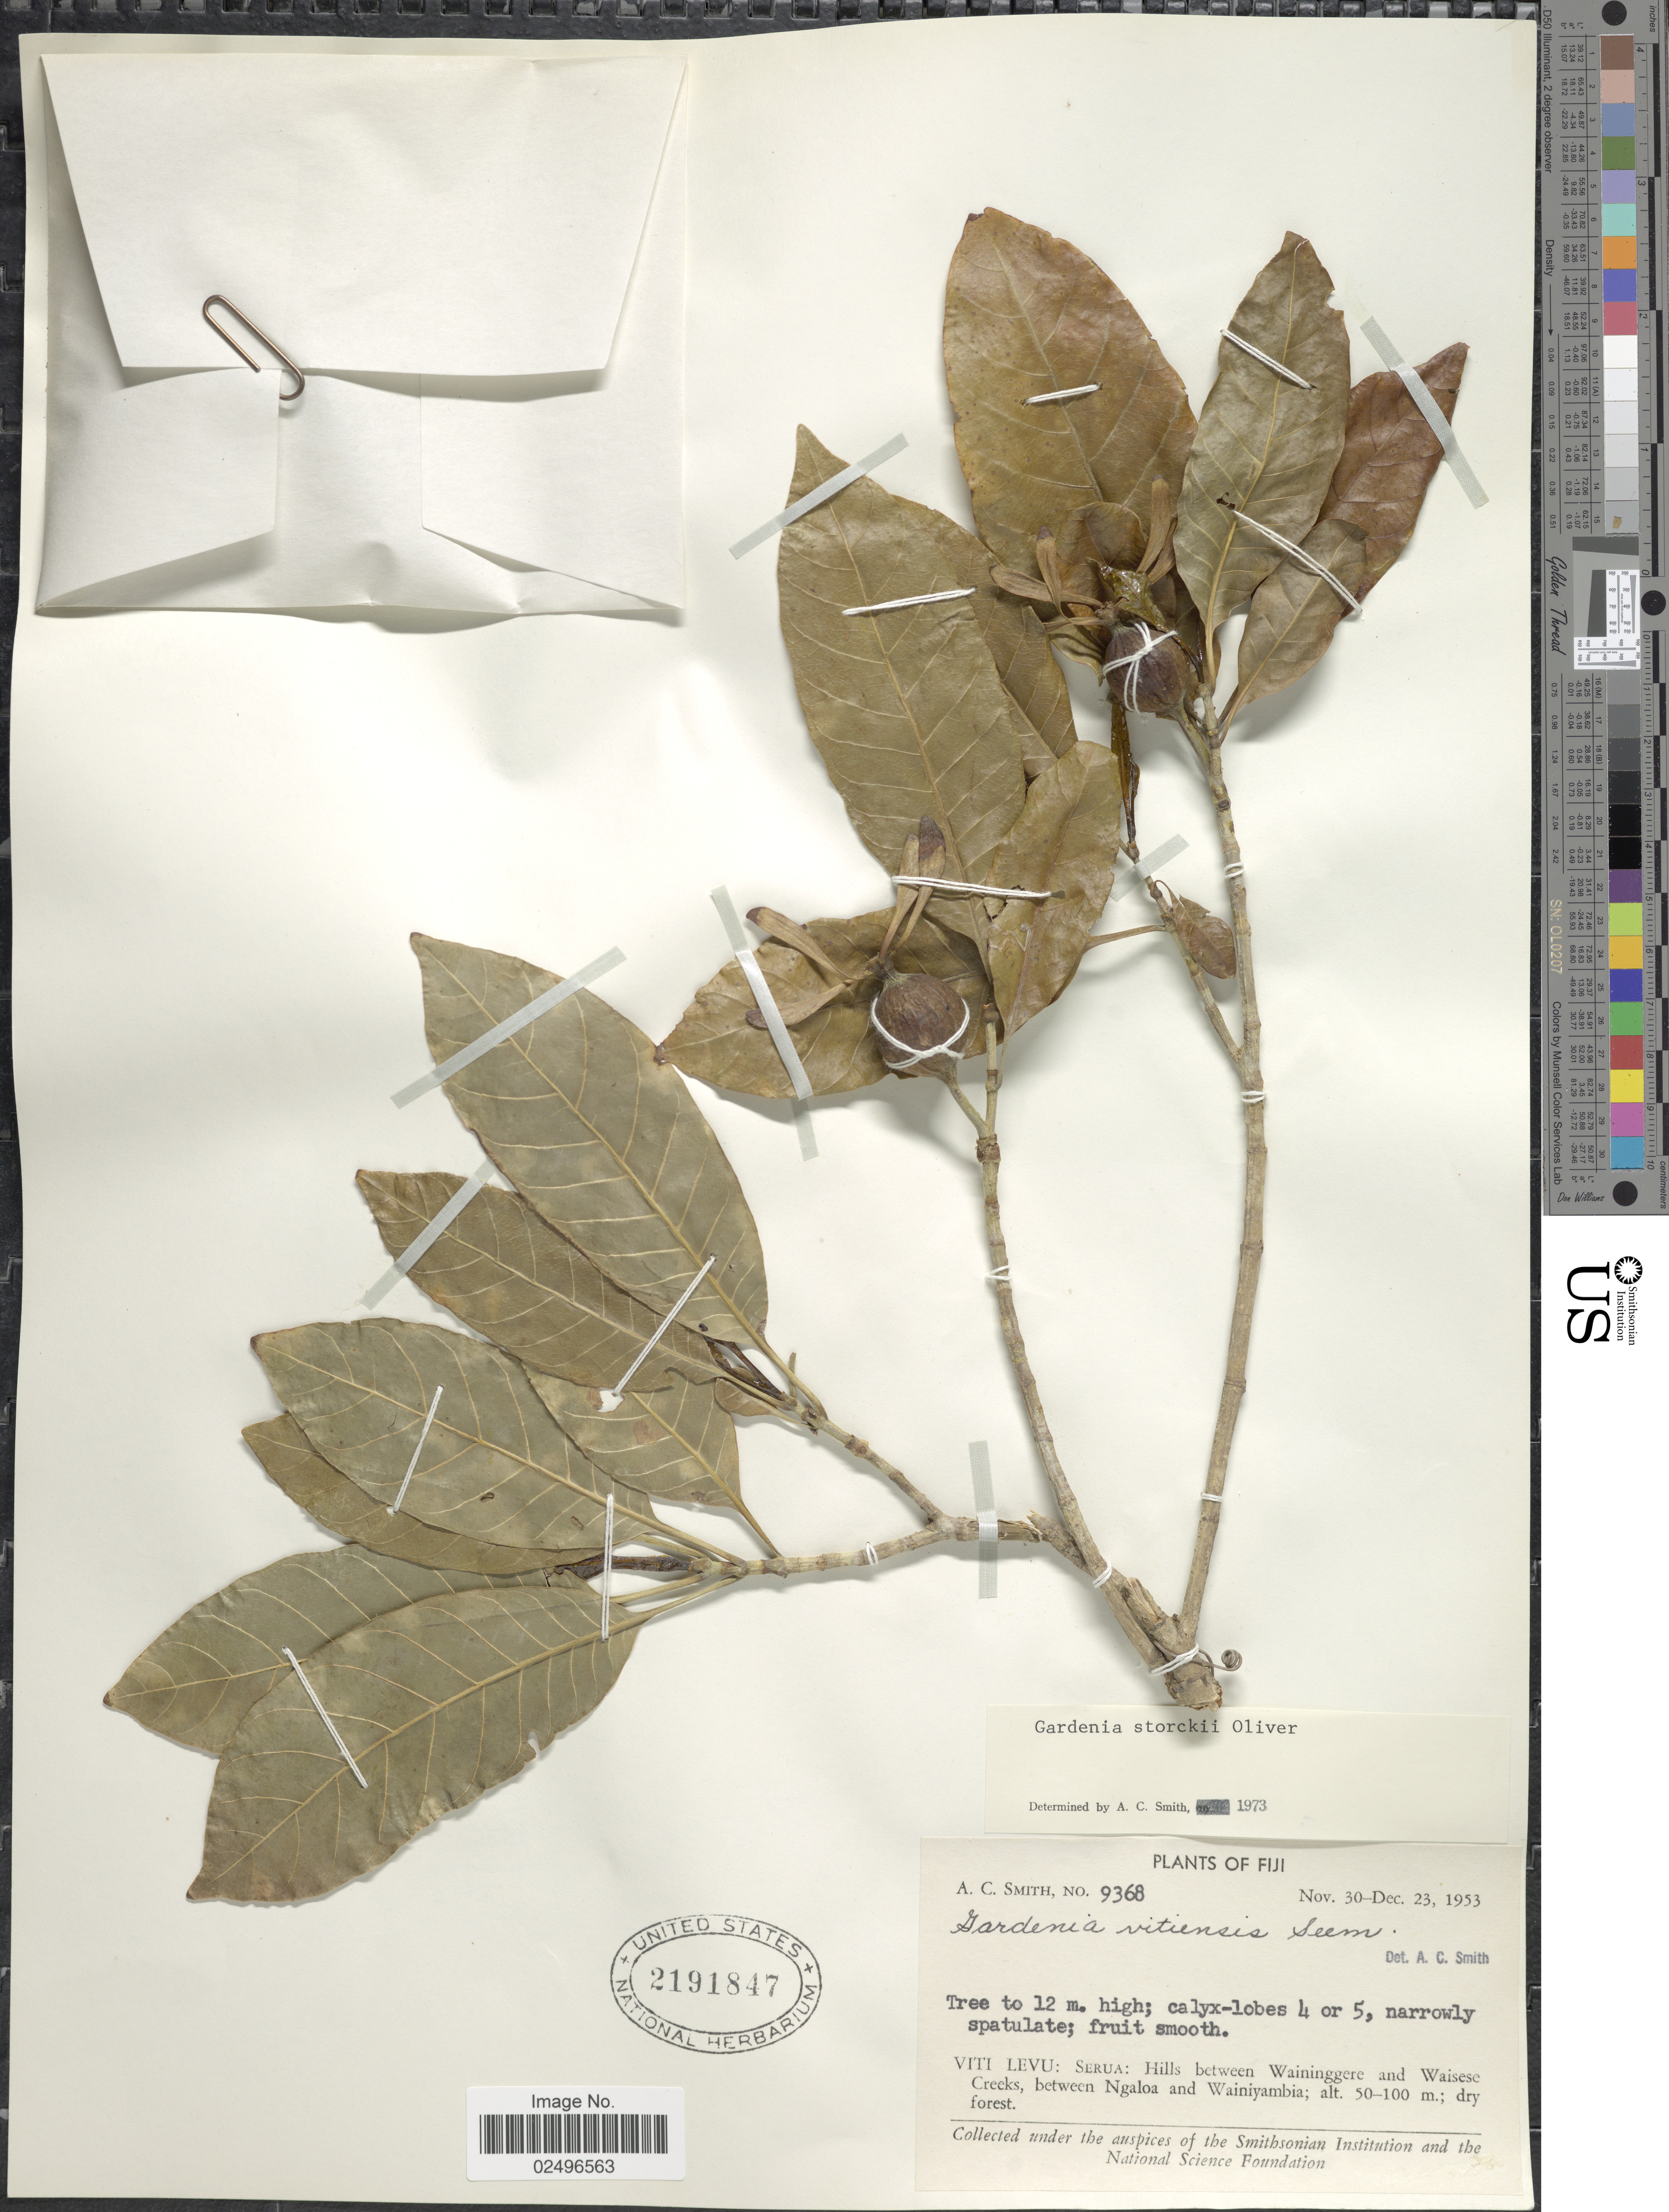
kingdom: Plantae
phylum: Tracheophyta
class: Magnoliopsida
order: Gentianales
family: Rubiaceae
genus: Gardenia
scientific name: Gardenia storckii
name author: Oliv.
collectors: A. C. Smith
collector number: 9368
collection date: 1953-11-30/1953-12-23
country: Fiji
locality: Viti Levu: Serua: Hills between Waininggere and Waisese Creeks, between Ngaloa and Wainiyambia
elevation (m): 50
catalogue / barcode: US 2191847